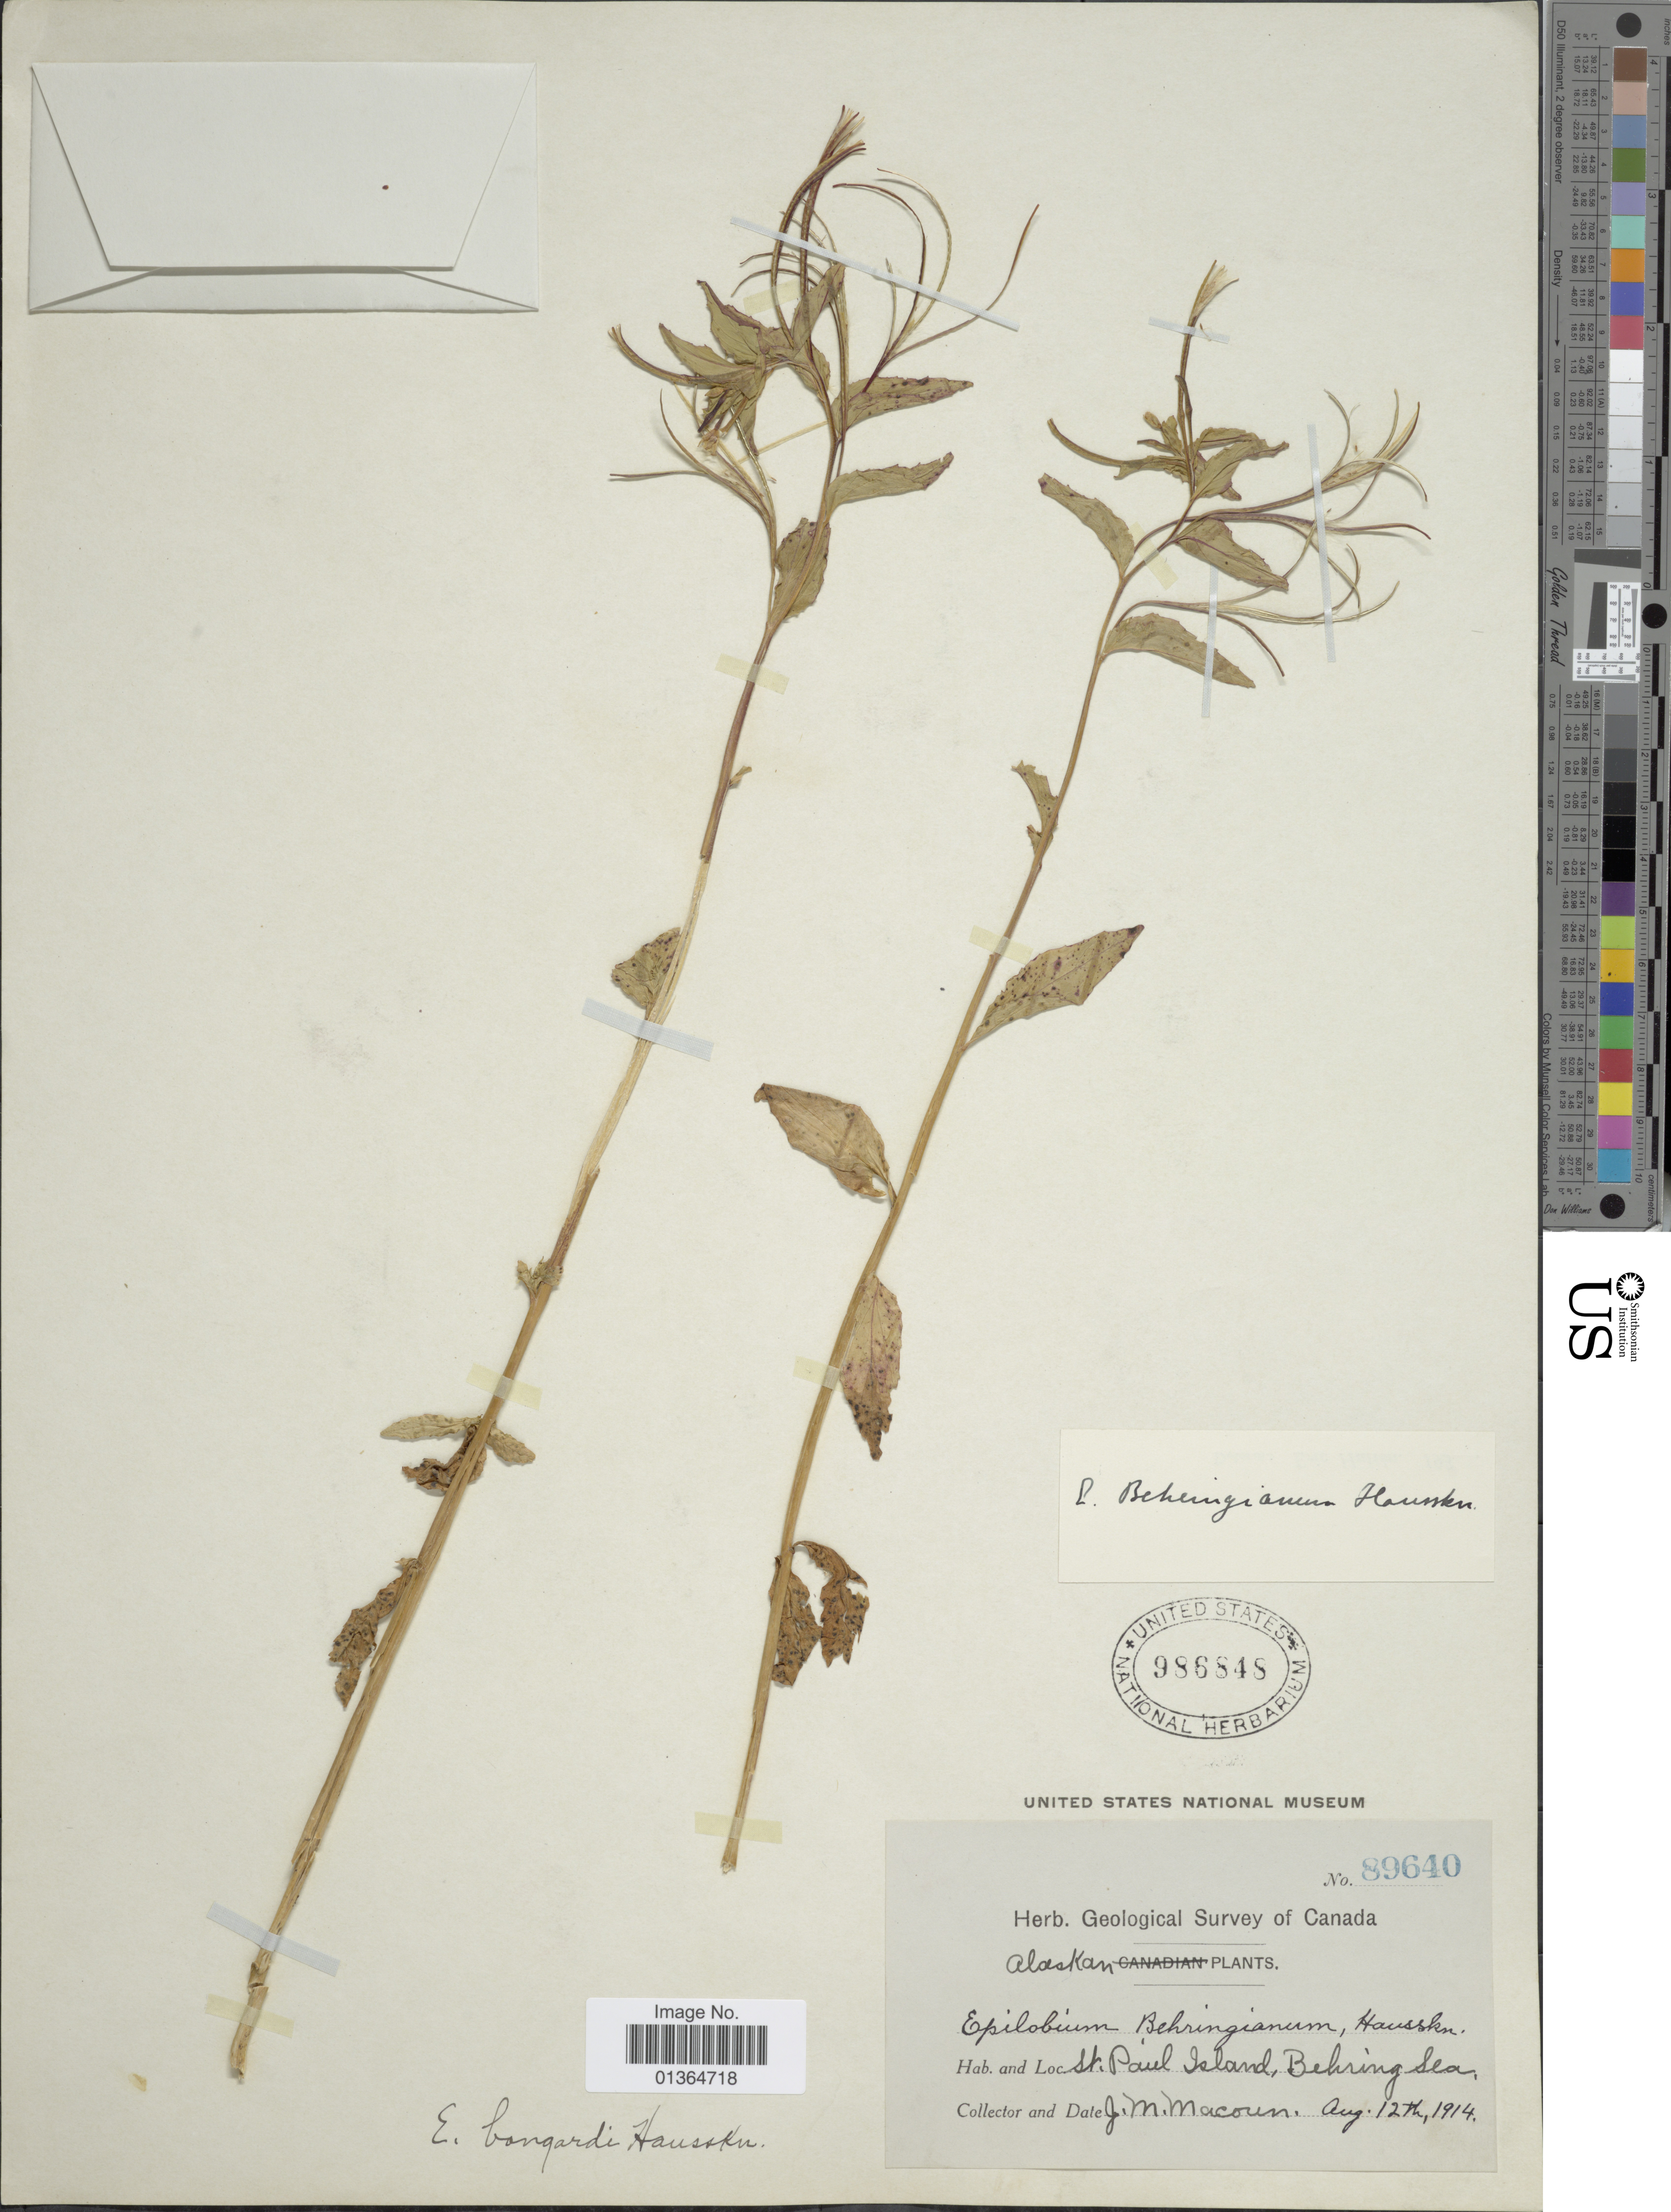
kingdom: Plantae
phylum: Tracheophyta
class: Magnoliopsida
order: Myrtales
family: Onagraceae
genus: Epilobium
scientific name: Epilobium hornemannii subsp. behringianum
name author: (Hausskn.) Hoch & P.H. Raven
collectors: J. M. Macoun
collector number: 89640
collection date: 1914-08-12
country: United States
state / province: Alaska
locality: St. Paul Island, Behring Sea.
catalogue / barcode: US 986848